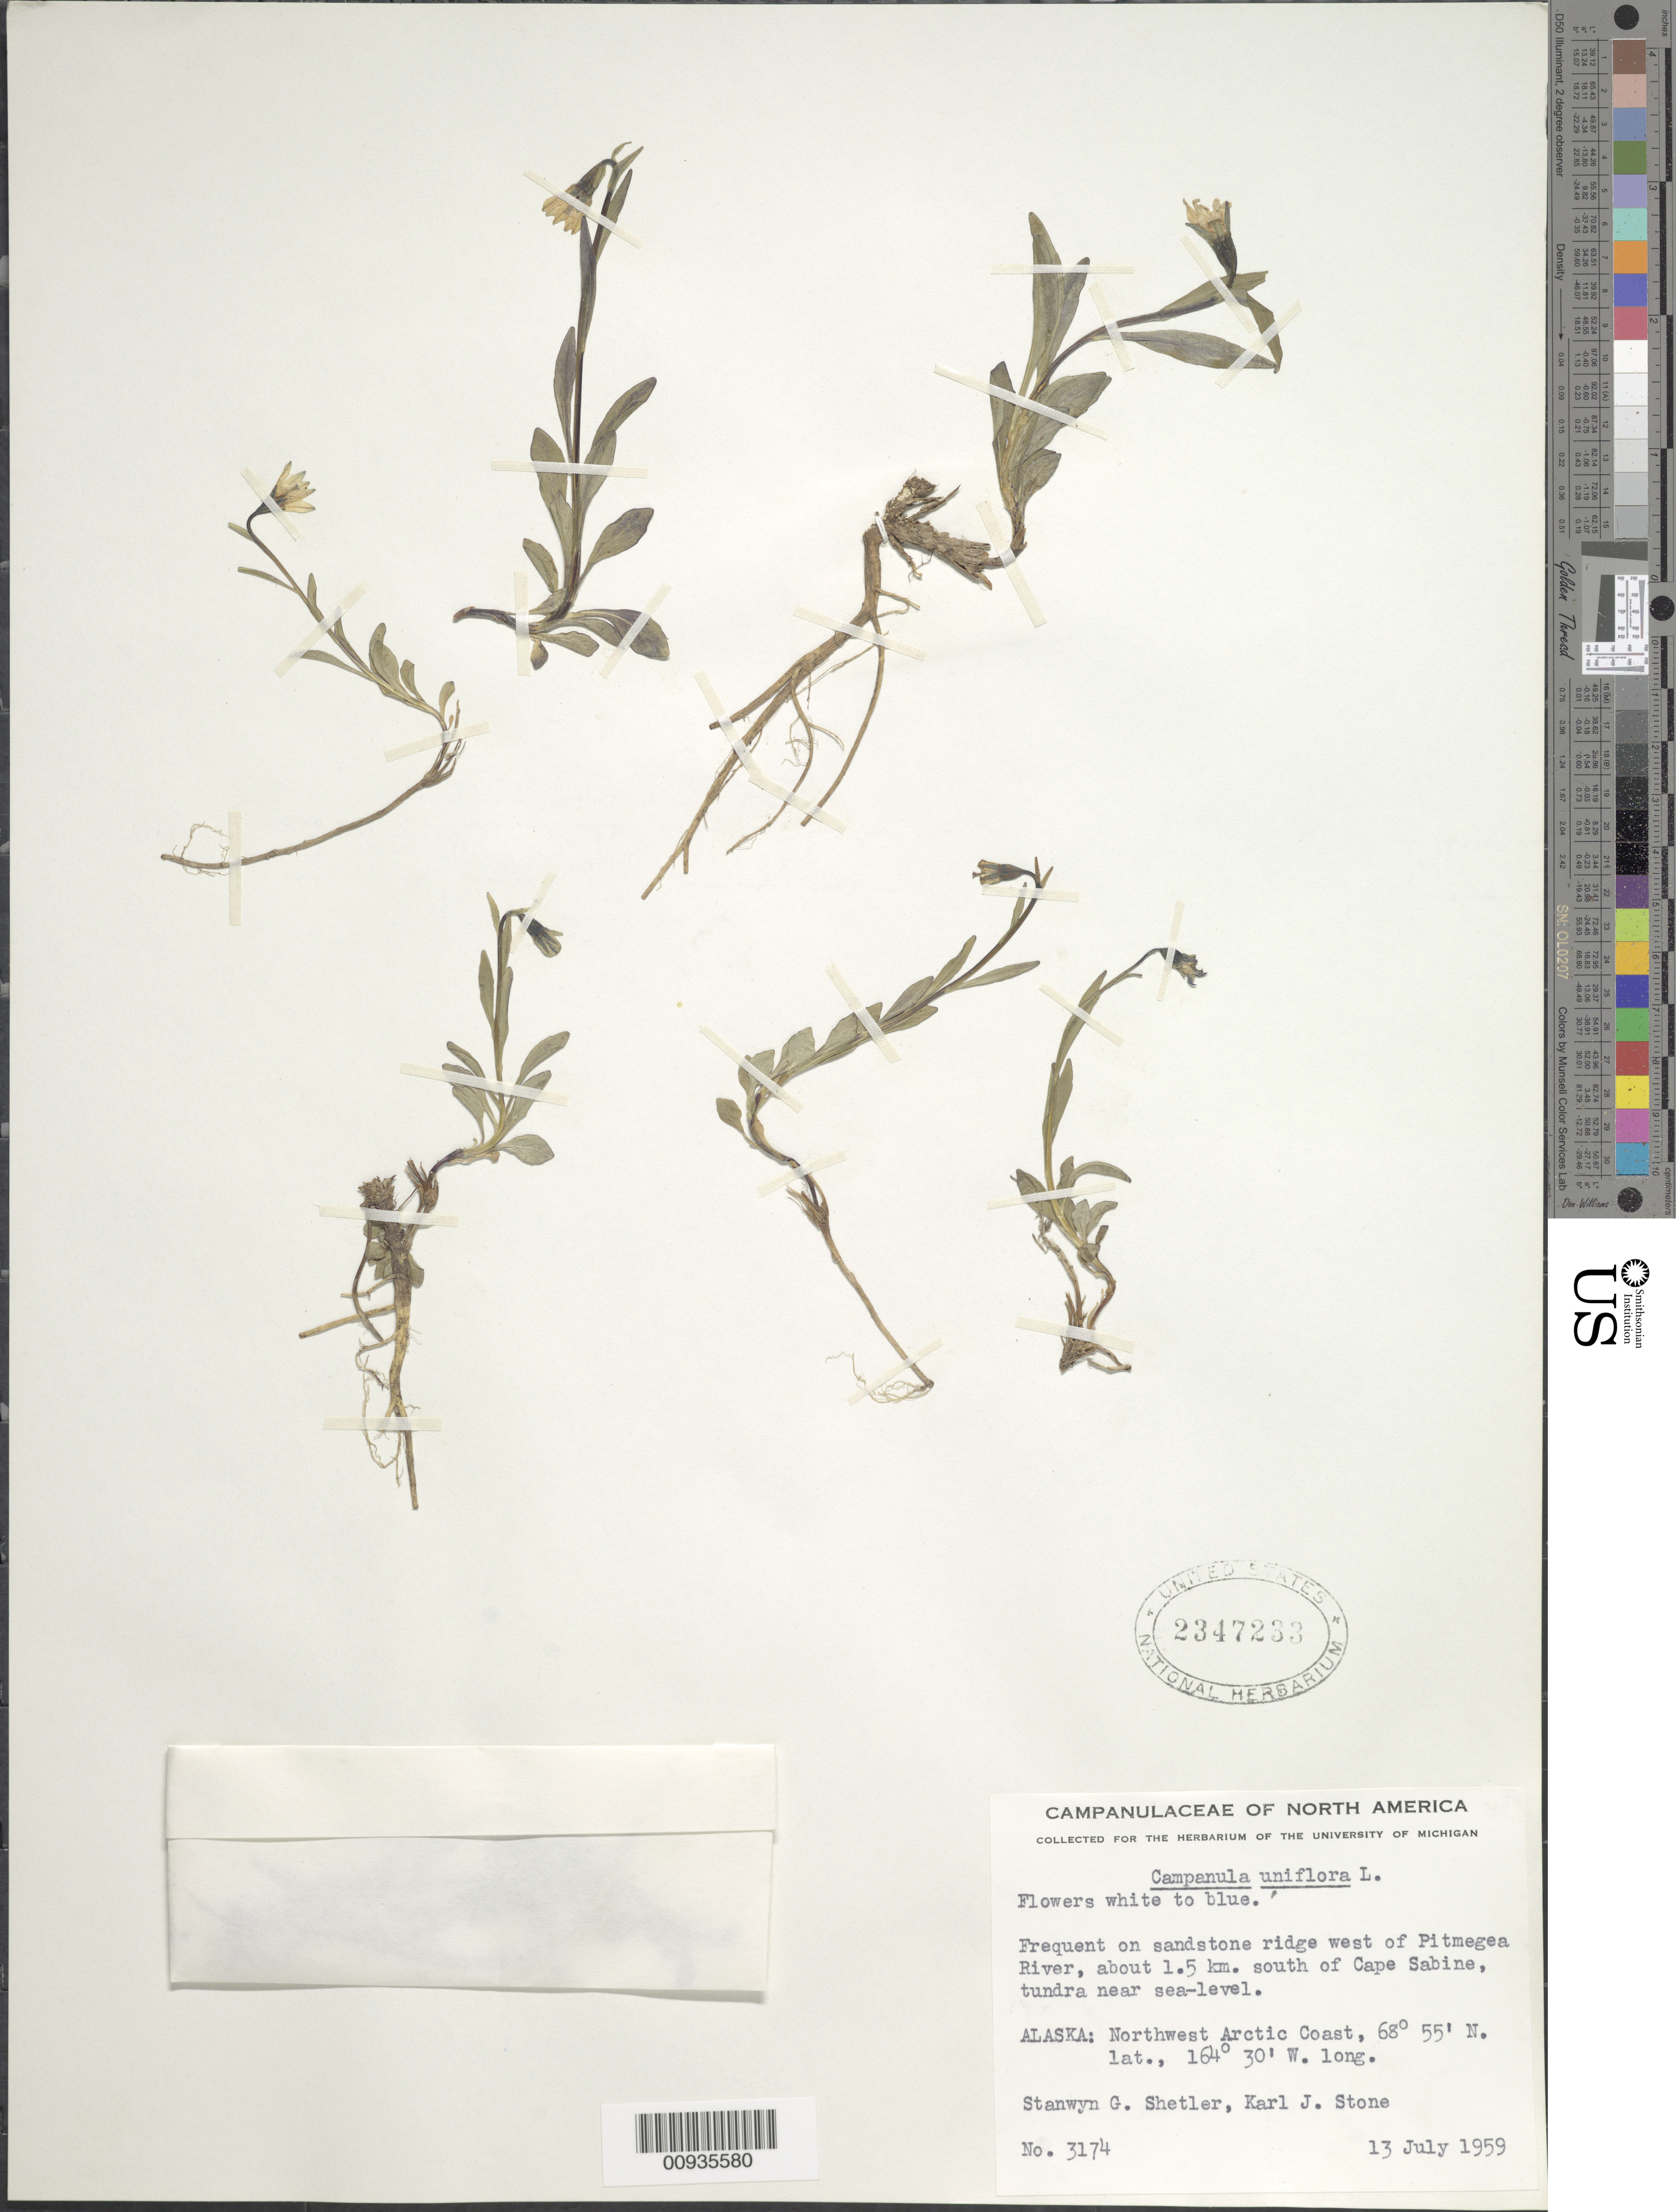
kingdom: Plantae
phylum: Tracheophyta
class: Magnoliopsida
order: Asterales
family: Campanulaceae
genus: Campanula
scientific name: Campanula uniflora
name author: L.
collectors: S. Shetler & K. J. Stone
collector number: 3174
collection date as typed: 13 July 1959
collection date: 1959-07-13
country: United States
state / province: Alaska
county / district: Northwest Arctic Division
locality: West of Pitmegea River, about 1.5 km south of Cape Sabine. Northwest Alaska Coast.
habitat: Frequent on sandstone ridge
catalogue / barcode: US 2347233